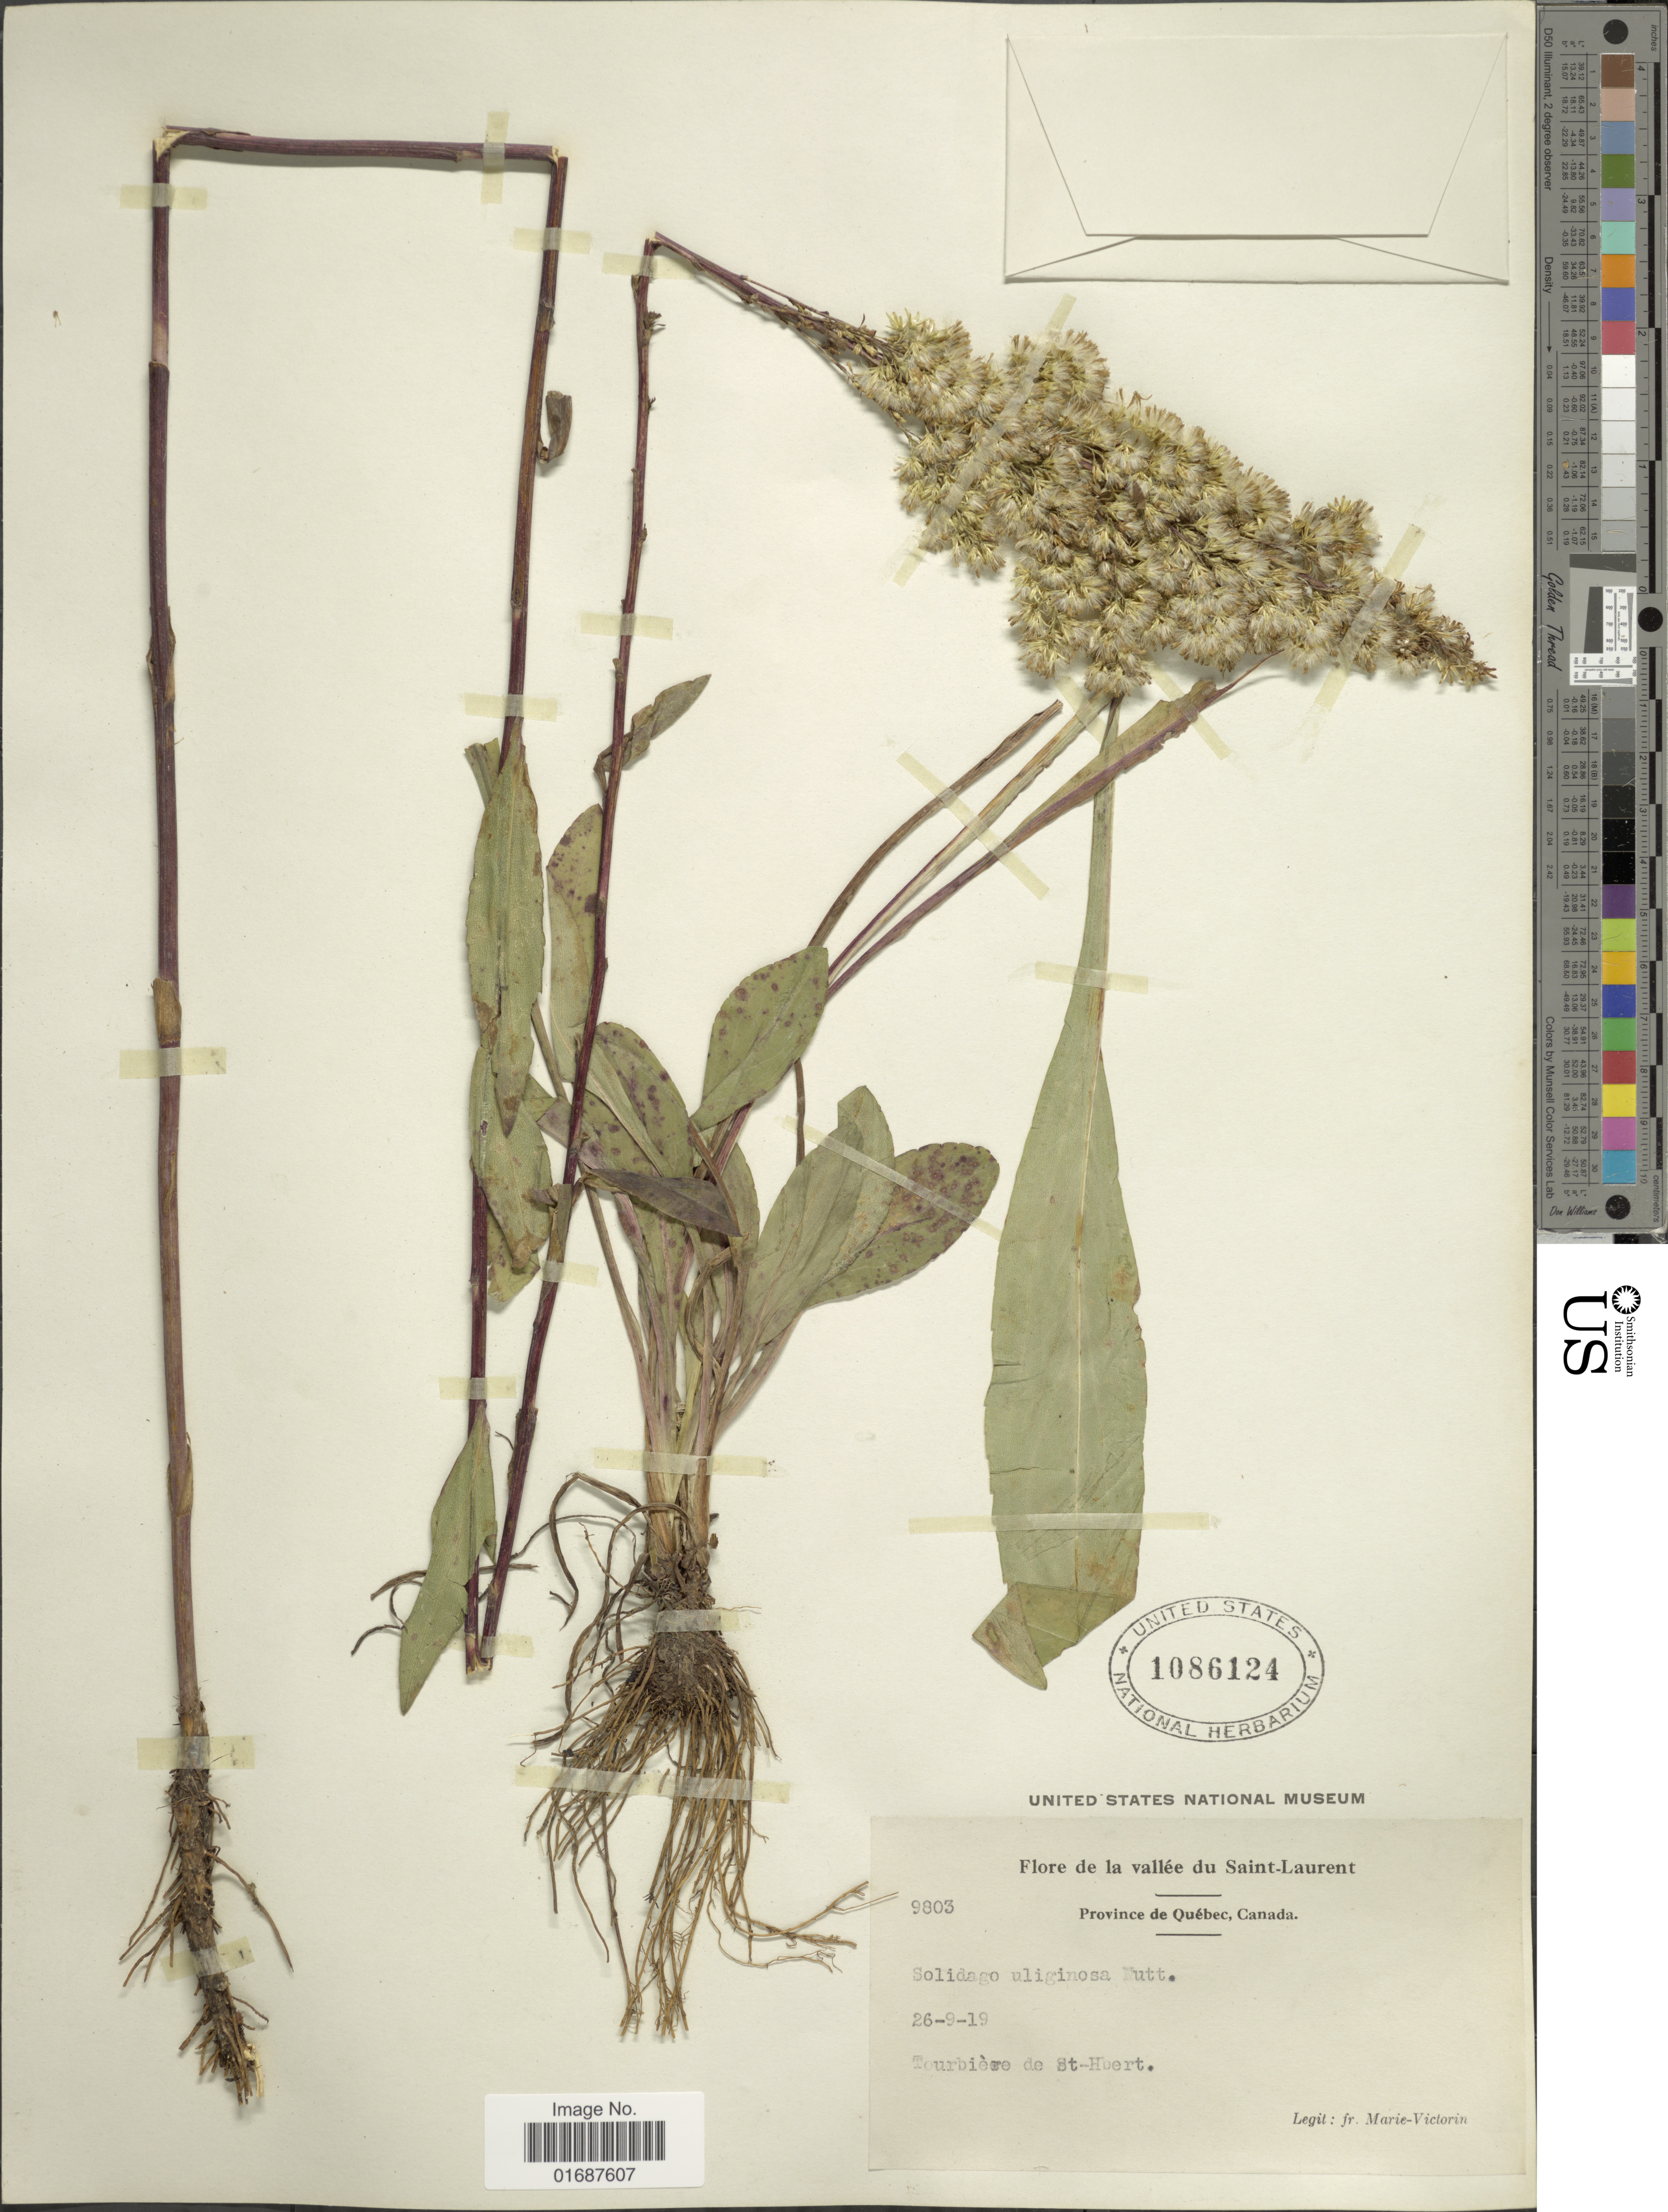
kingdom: Plantae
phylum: Tracheophyta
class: Magnoliopsida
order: Asterales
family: Asteraceae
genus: Solidago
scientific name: Solidago uliginosa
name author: Nutt.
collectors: Fr. Marie-Victorin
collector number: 9803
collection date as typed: Transcribed d/m/y: 26/9/19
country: Canada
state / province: Quebec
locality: La vallée du Saint-Laurent. Tourbière de St-Hubert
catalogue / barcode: US 1086124